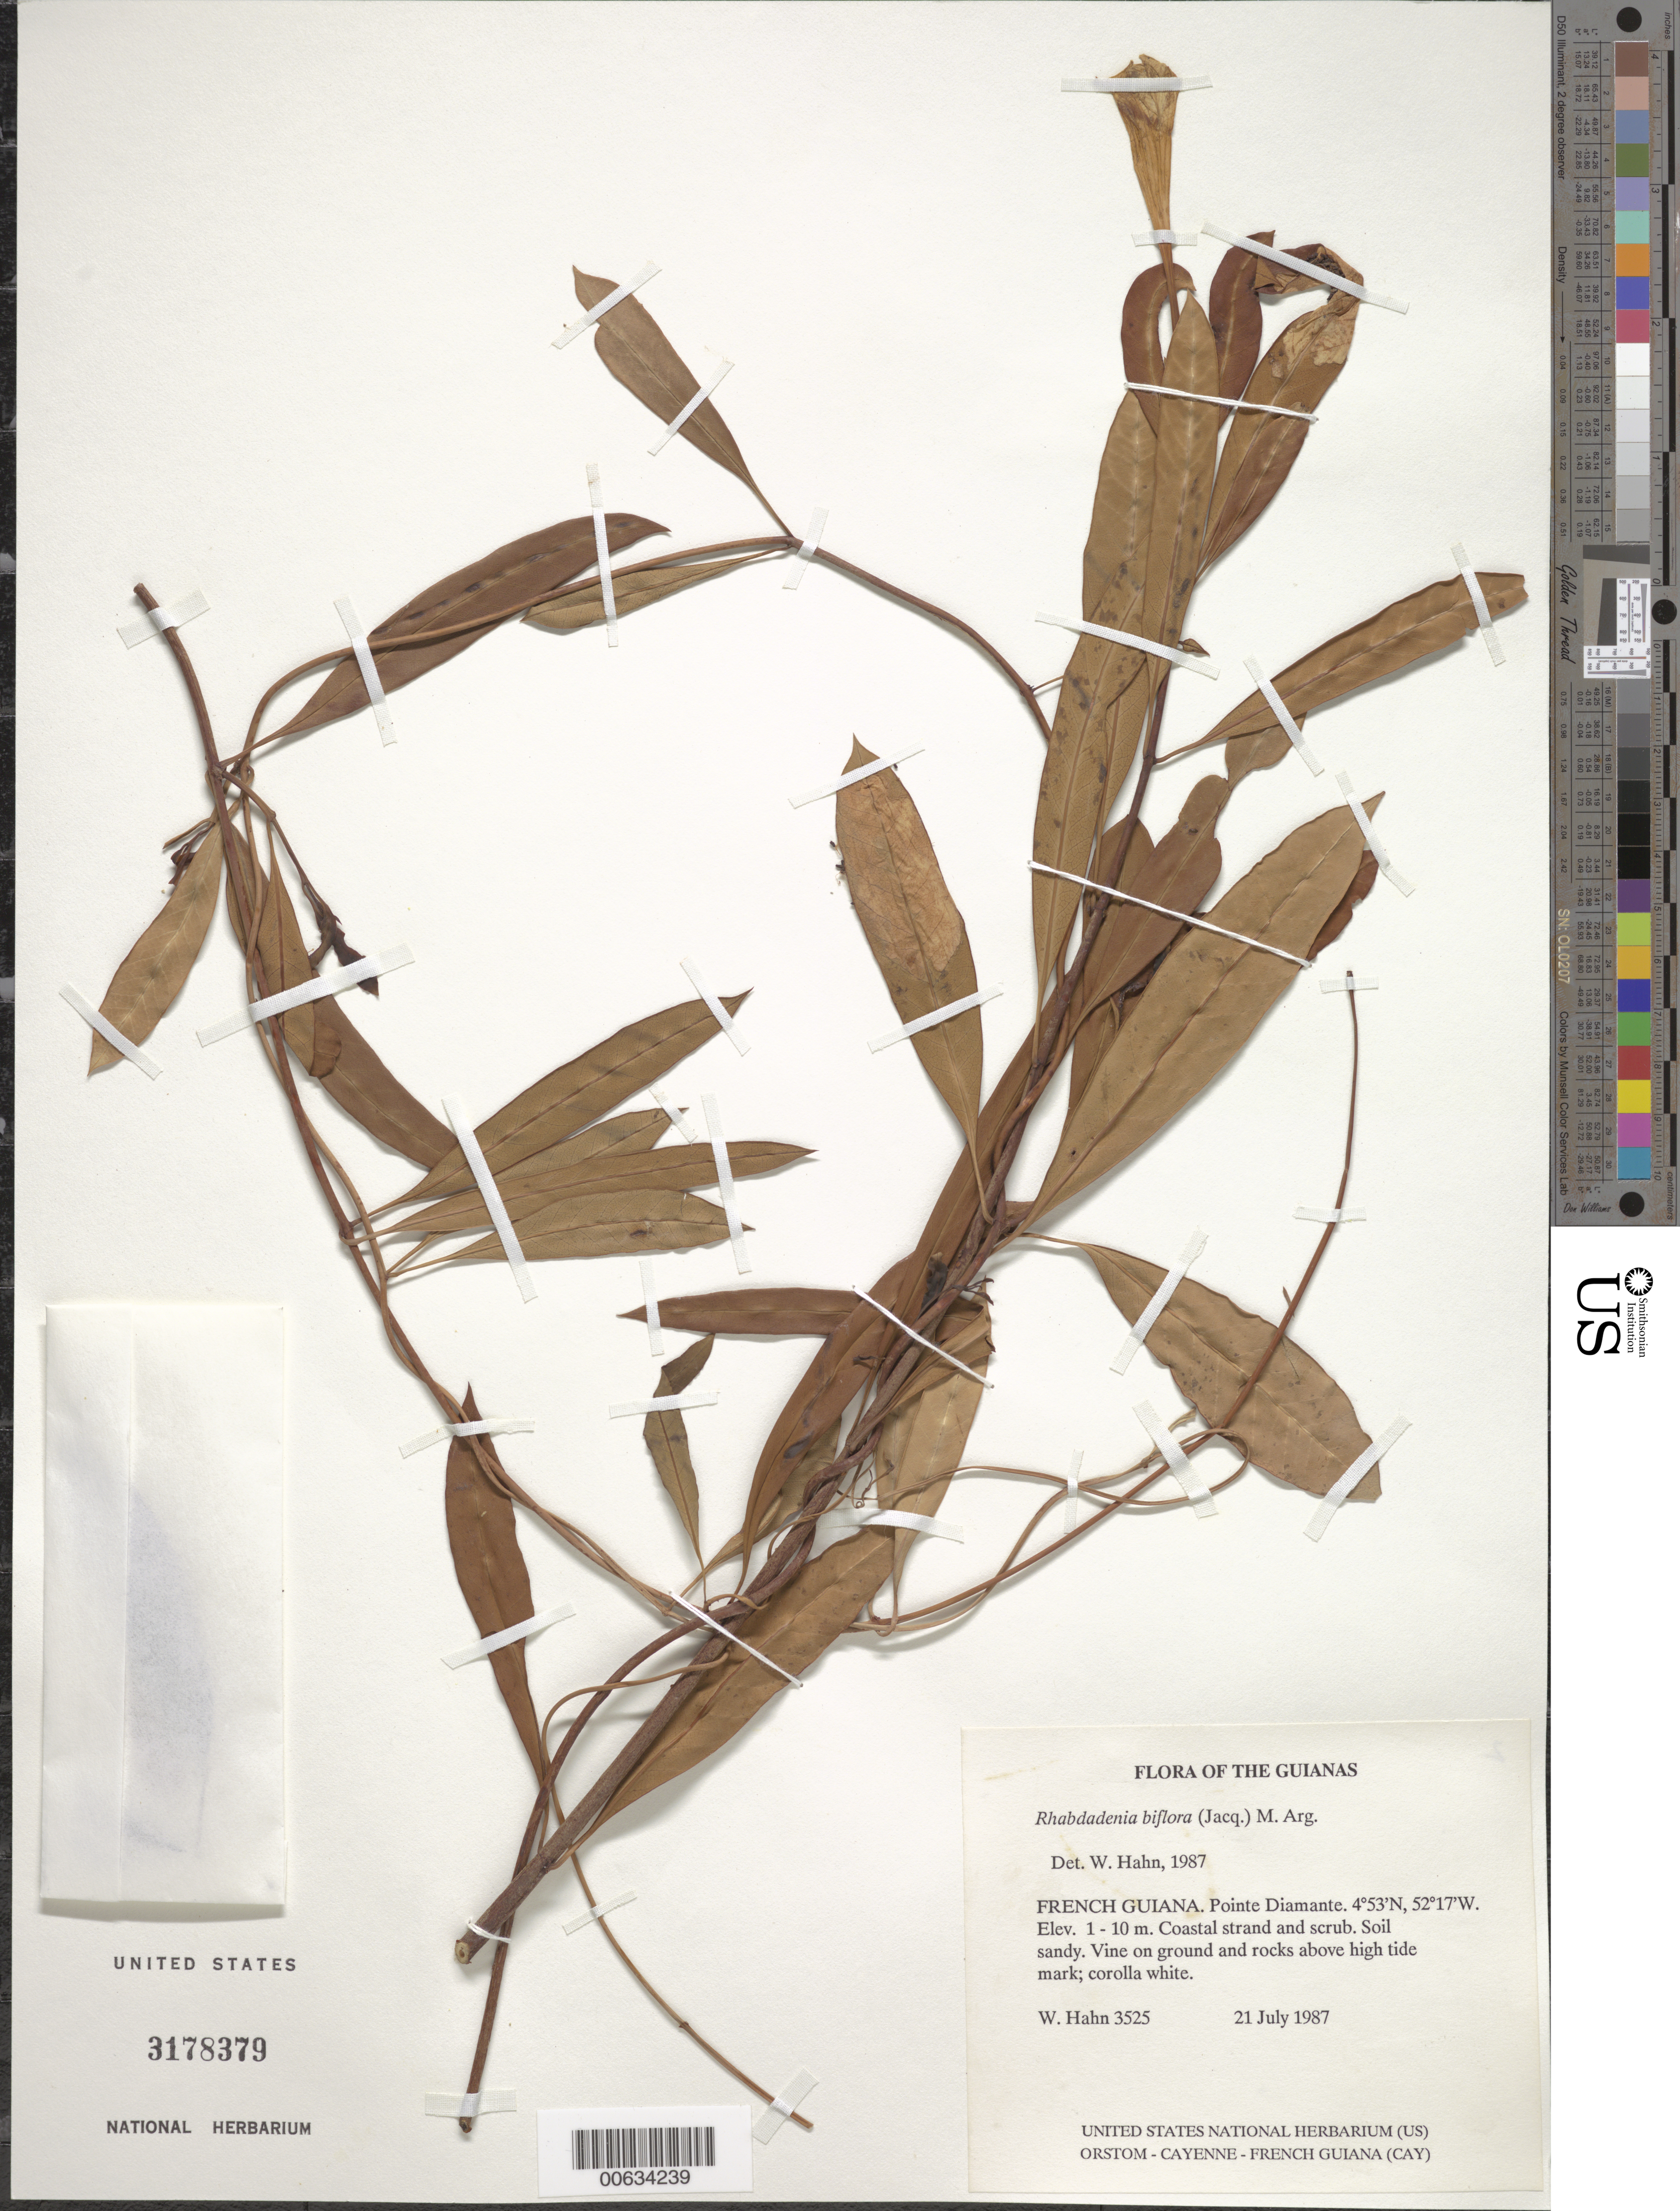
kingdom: Plantae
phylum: Tracheophyta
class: Magnoliopsida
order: Gentianales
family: Apocynaceae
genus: Rhabdadenia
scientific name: Rhabdadenia biflora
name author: (Jacq.) Müll. Arg.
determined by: Hahn, William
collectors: W. Hahn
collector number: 3525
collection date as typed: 21 July 1987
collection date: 1987-07-21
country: French Guiana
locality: Pointe Diamante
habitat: Coastal strand and scrub. Soil sandy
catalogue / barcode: US 3178379